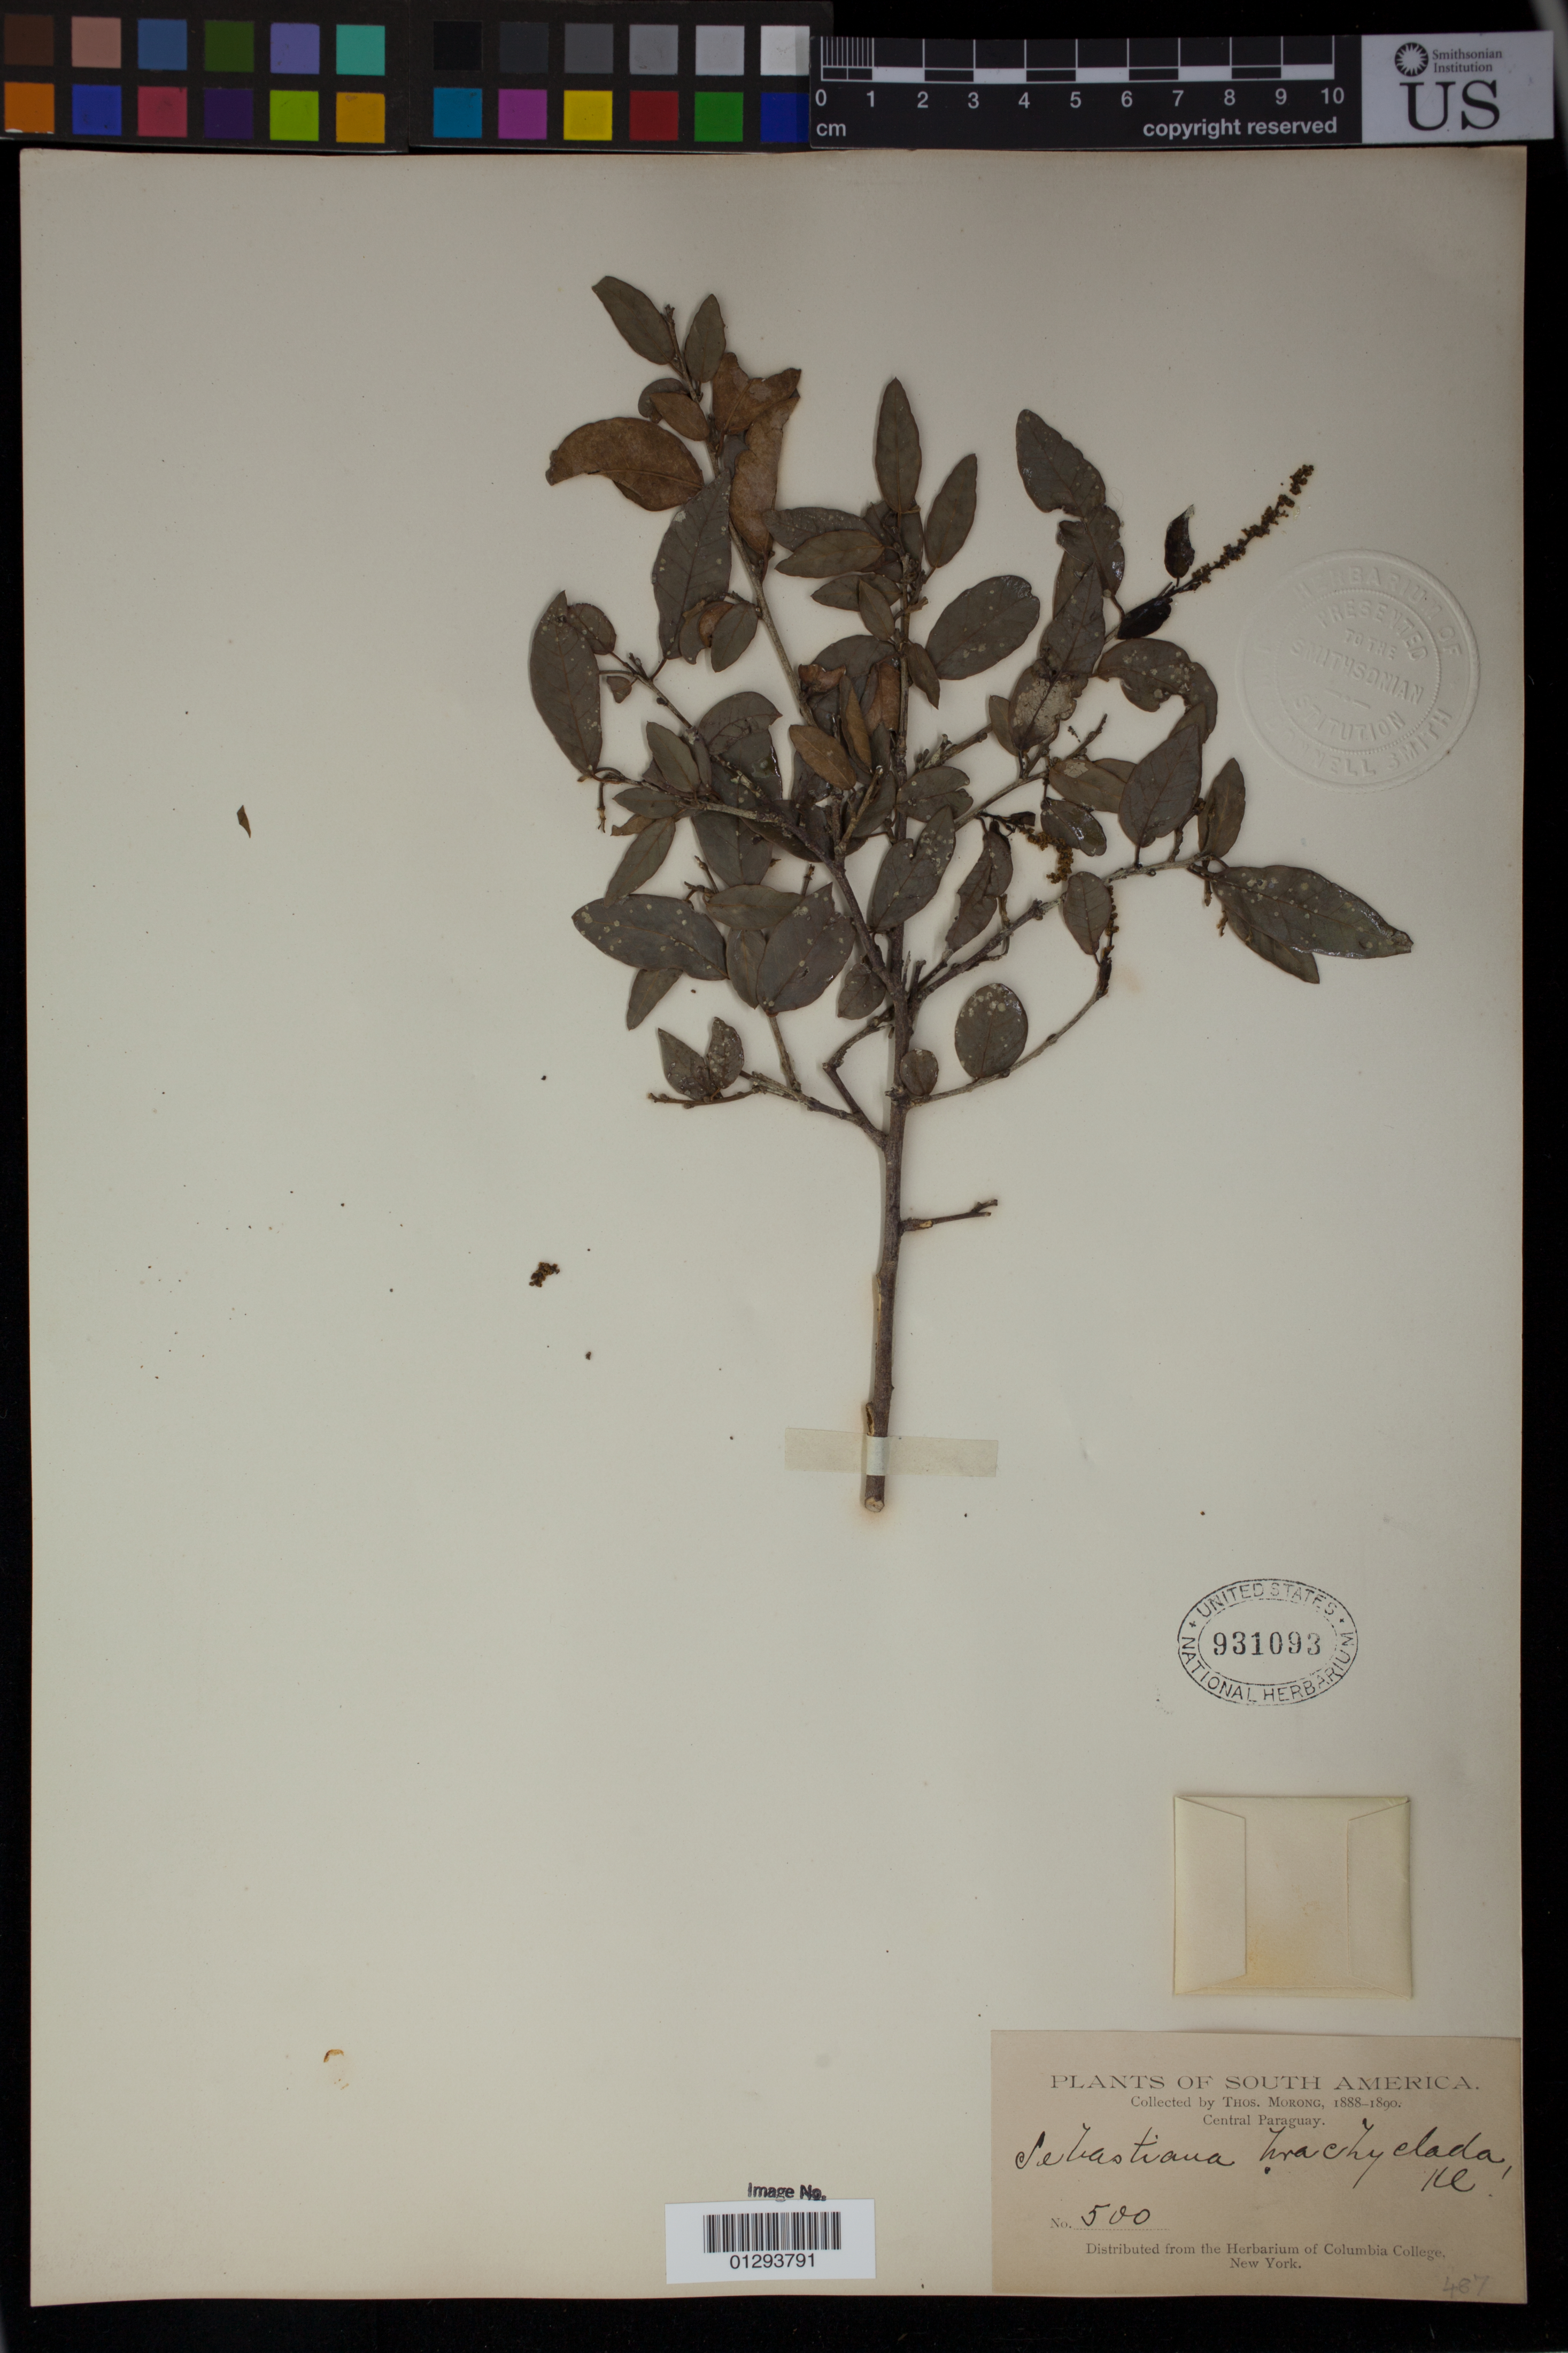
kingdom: Plantae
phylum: Tracheophyta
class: Magnoliopsida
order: Malpighiales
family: Euphorbiaceae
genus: Sebastiania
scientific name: Sebastiania brachyclada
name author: (Müll. Arg.) Müll. Arg.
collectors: ex herb. T. Morong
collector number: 500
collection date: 1888/1890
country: Paraguay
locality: Central Paraguay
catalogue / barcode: US 931093